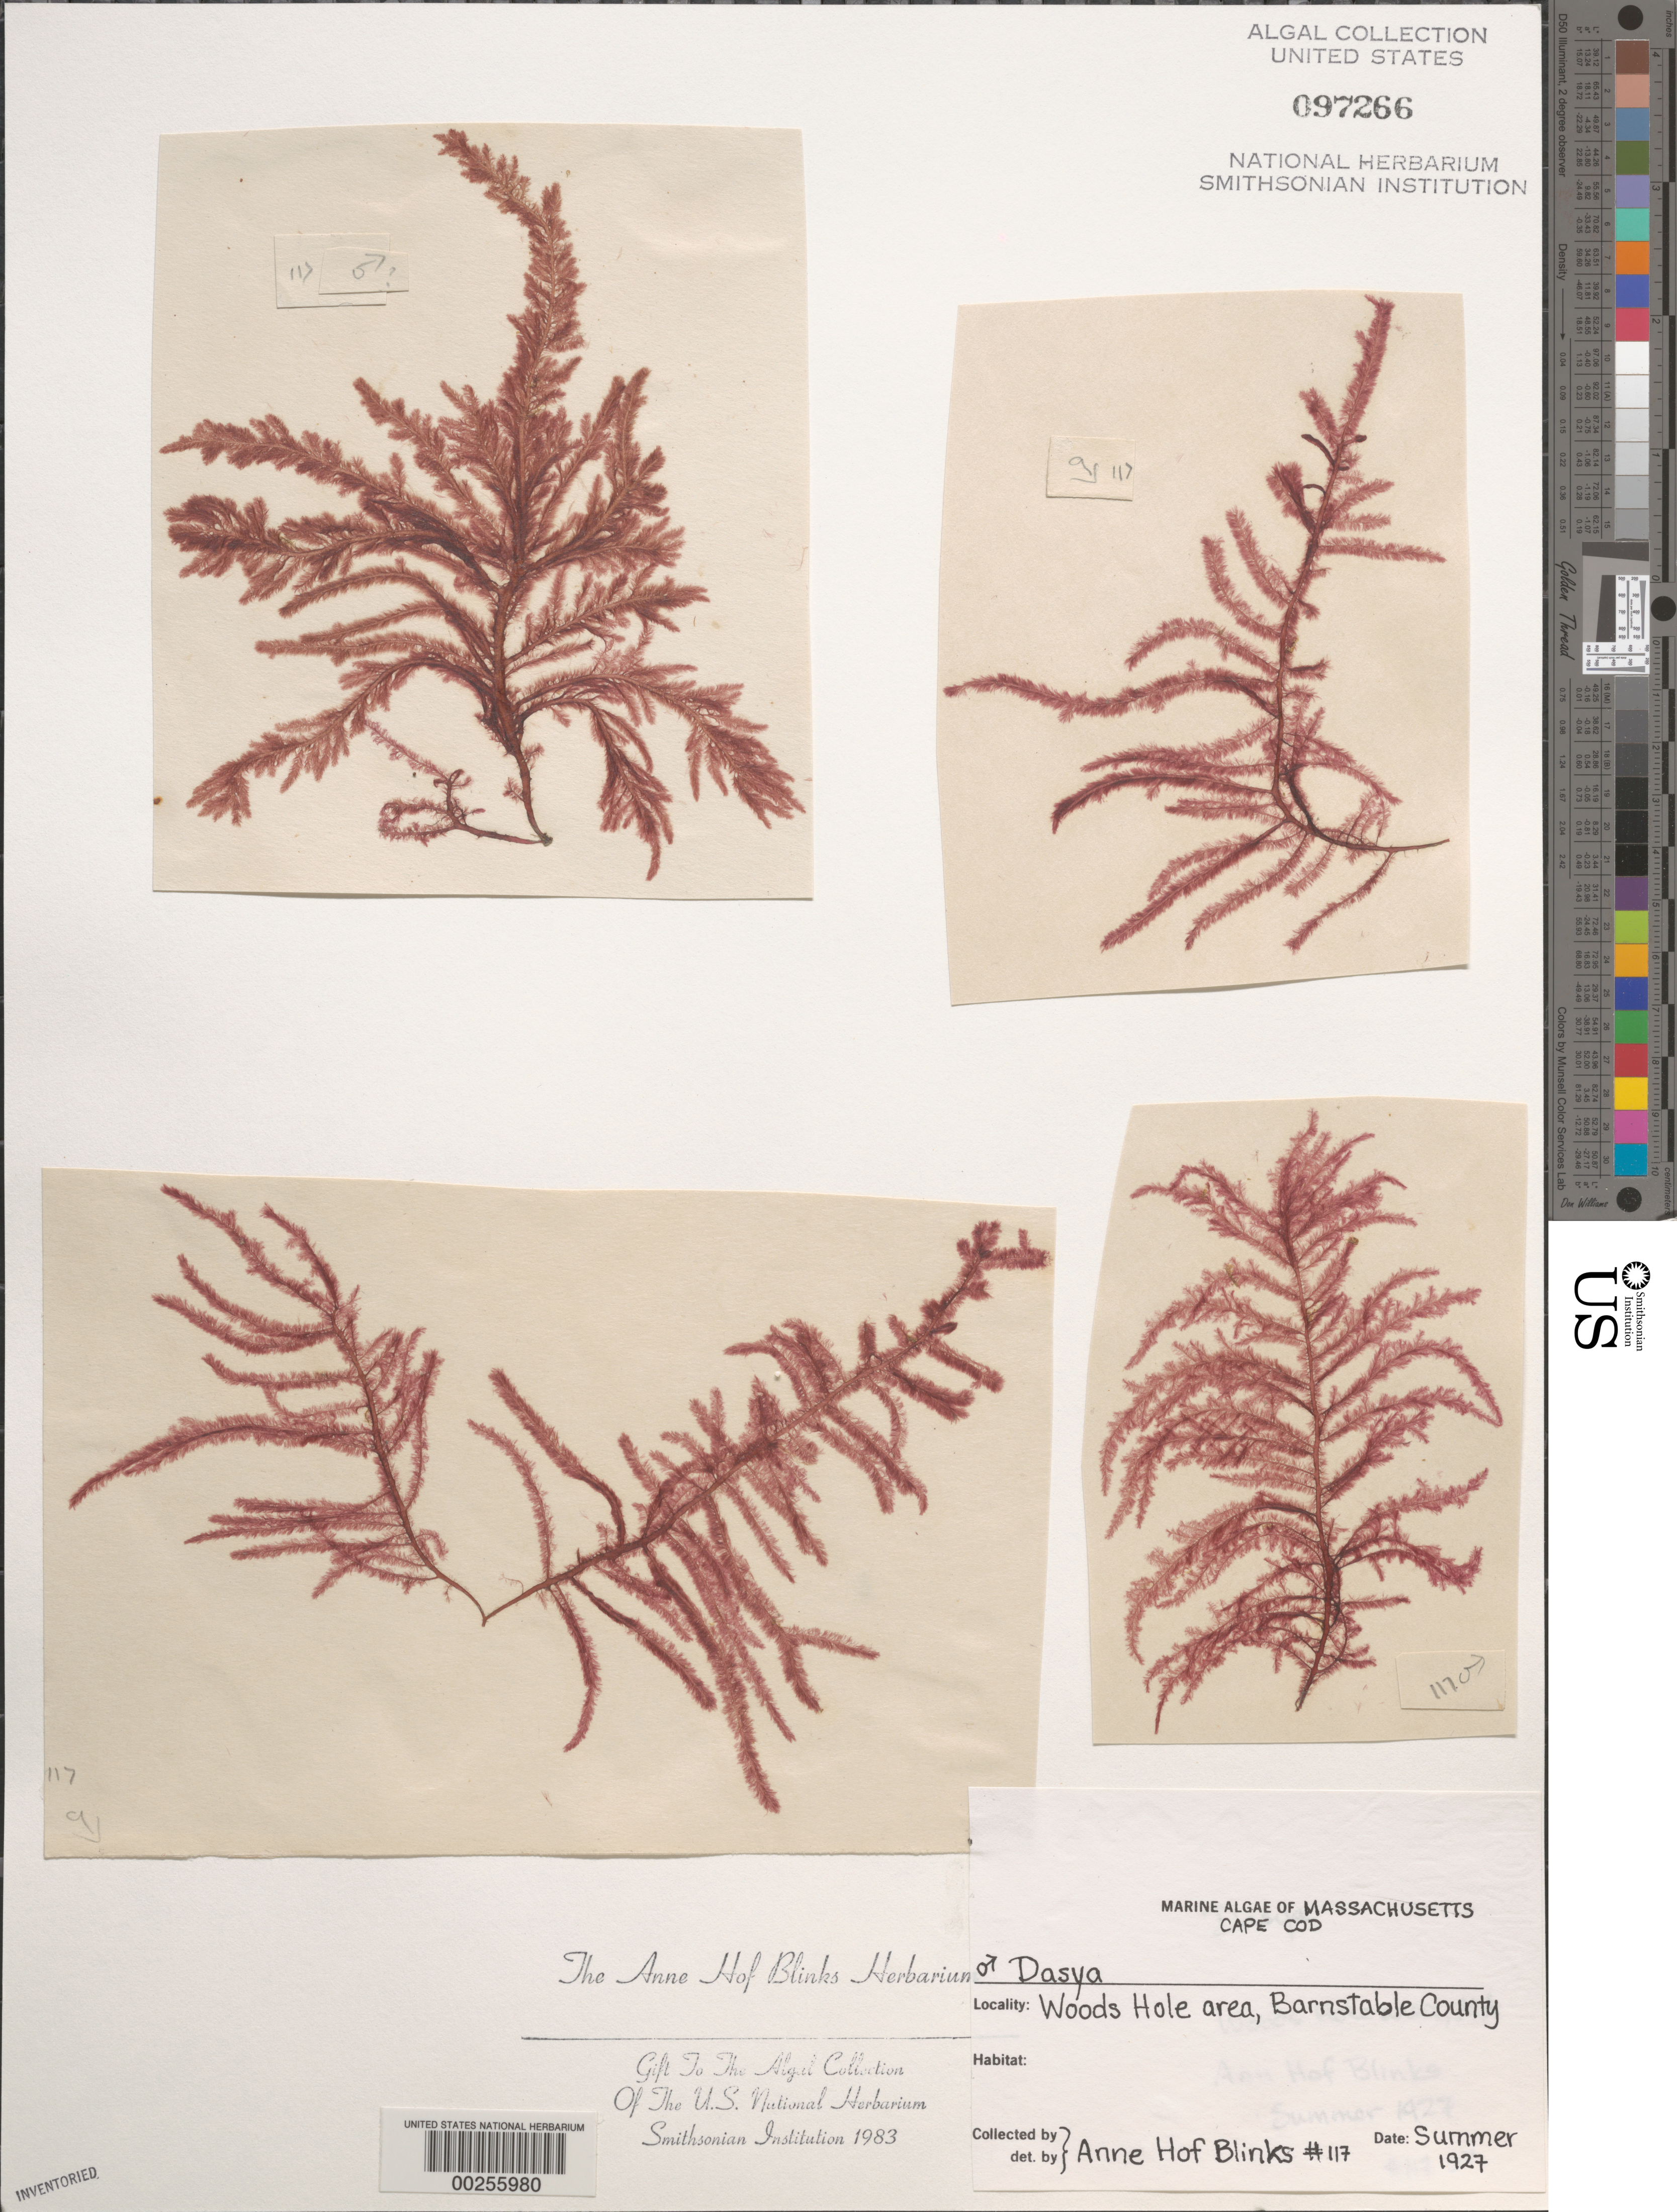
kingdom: Plantae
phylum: Rhodophyta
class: Florideophyceae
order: Ceramiales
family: Dasyaceae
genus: Dasya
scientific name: Dasya sp.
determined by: Blinks, Anne Hof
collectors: A. Blinks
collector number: Ahb 117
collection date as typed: Sum 1927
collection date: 1927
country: United States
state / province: Massachusetts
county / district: Barnstable County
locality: Woods Hole area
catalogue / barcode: US 97266